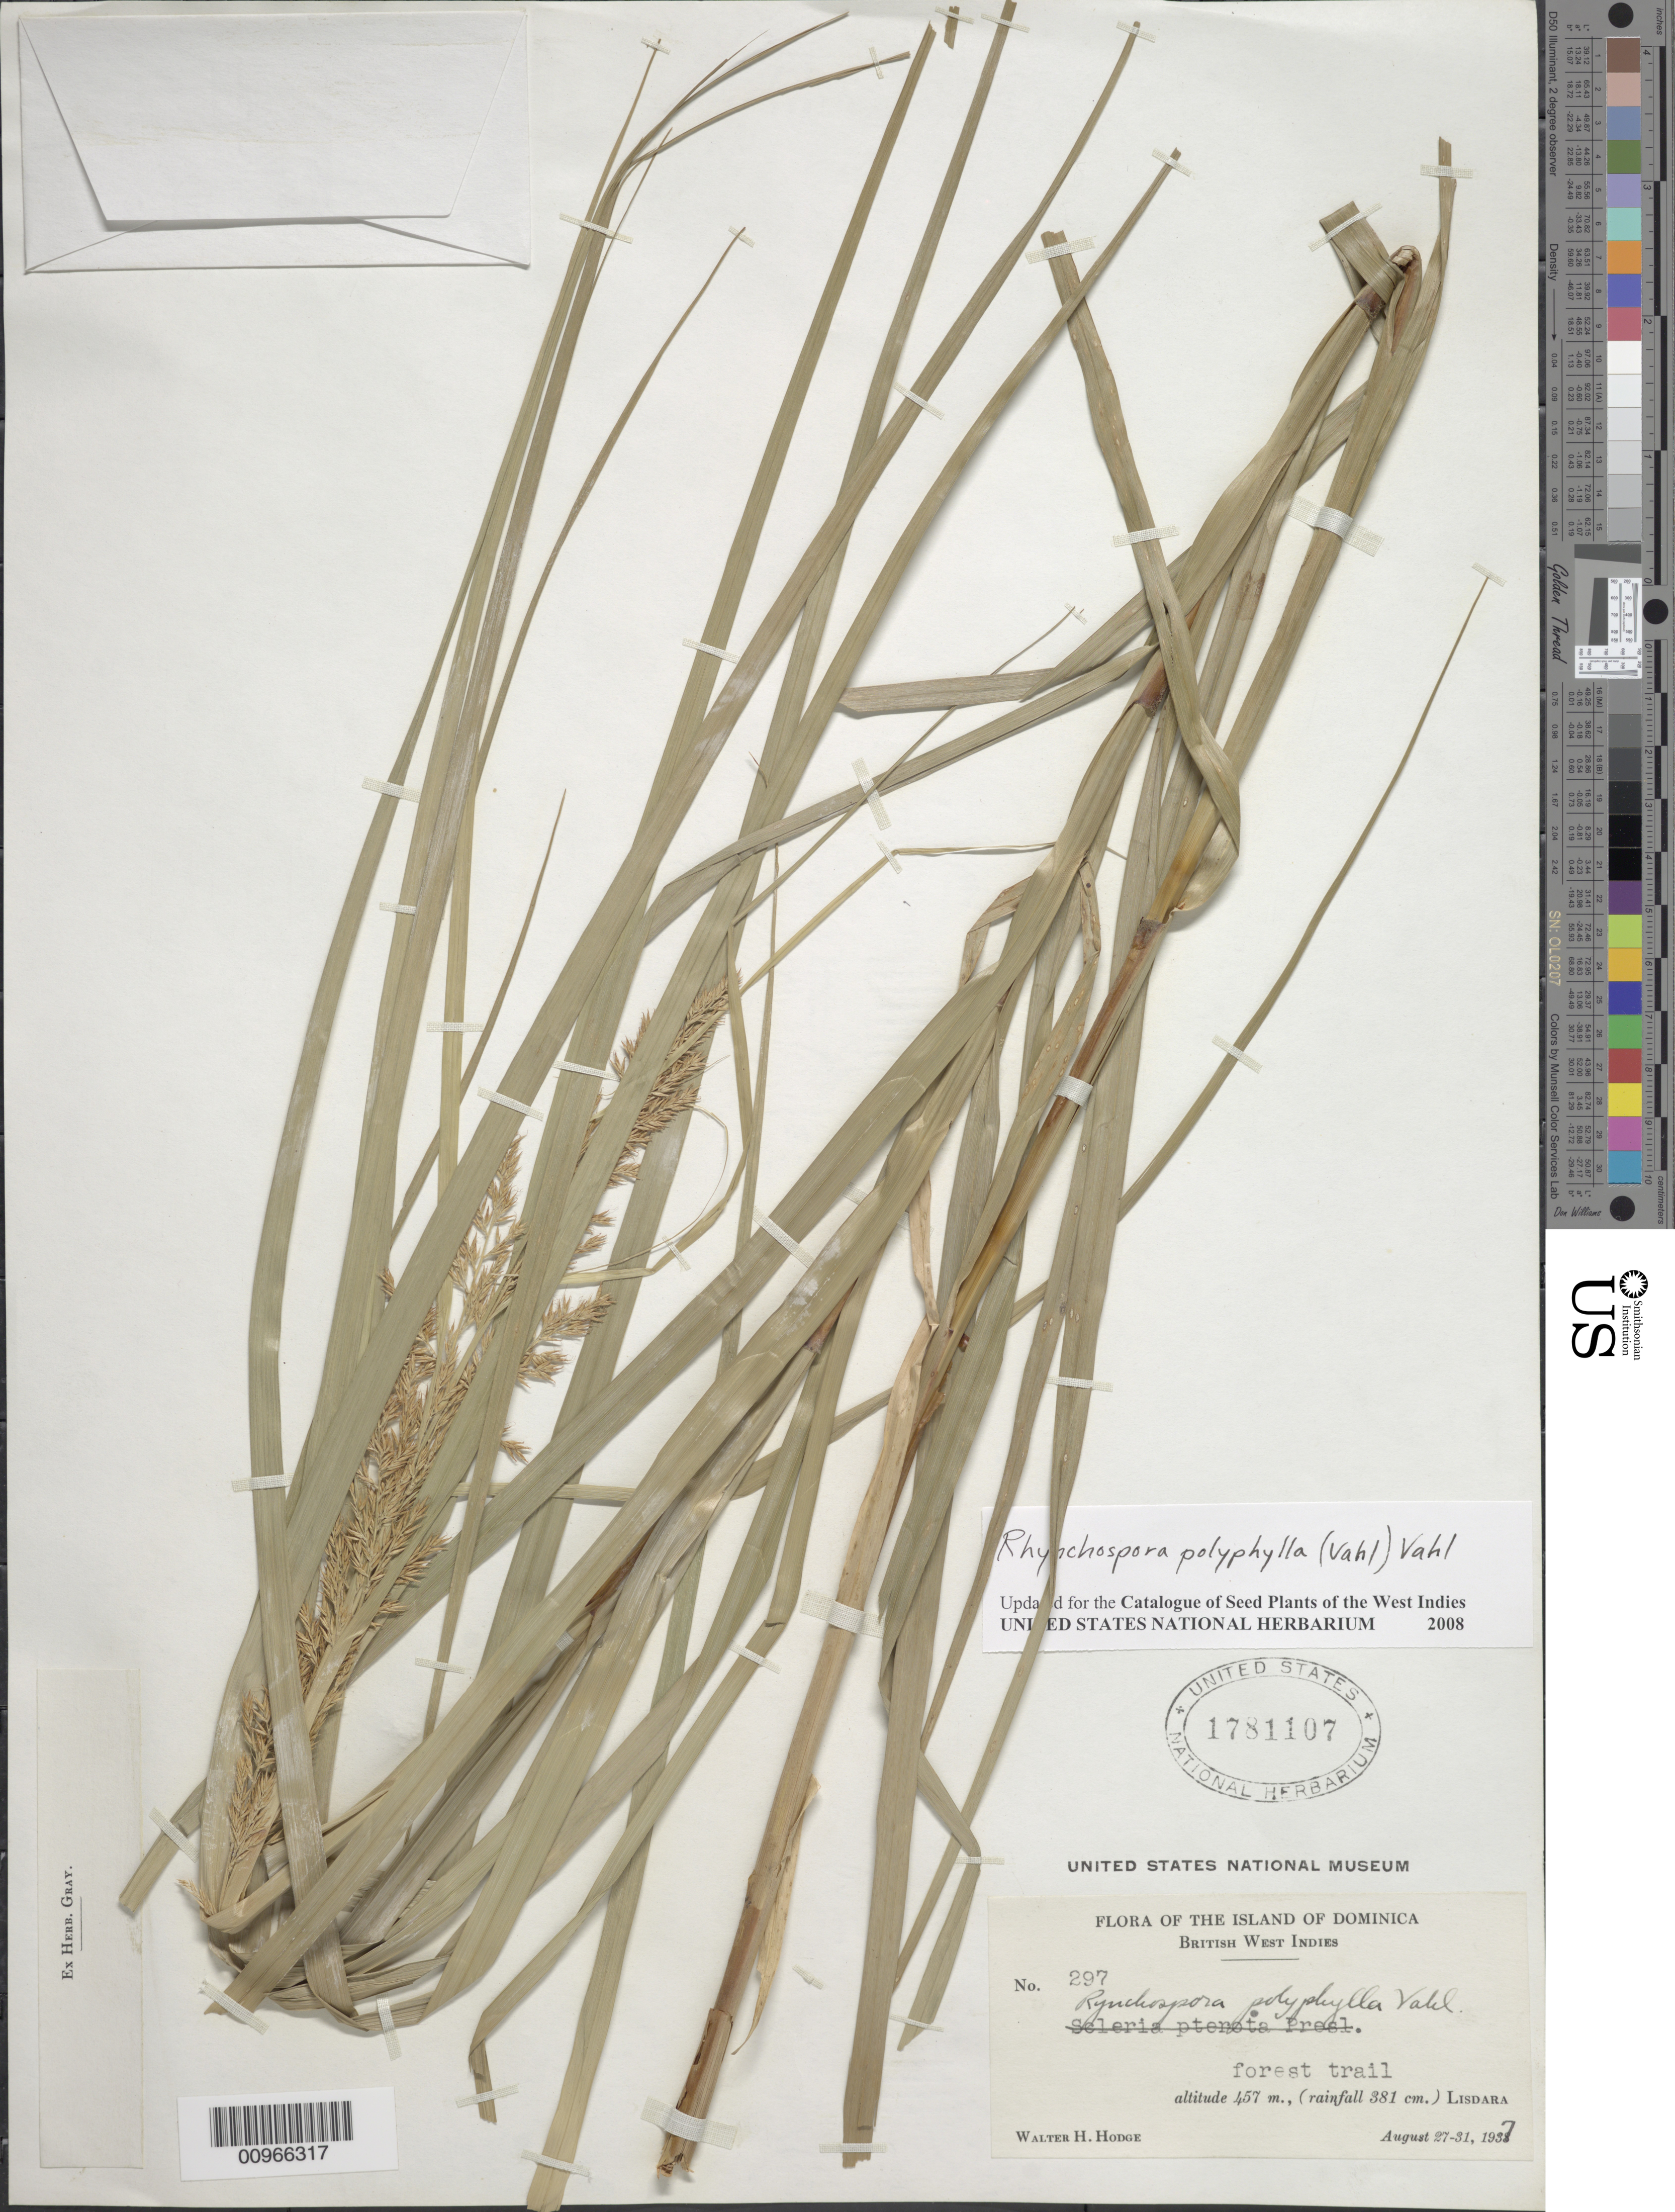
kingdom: Plantae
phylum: Tracheophyta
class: Liliopsida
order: Poales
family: Cyperaceae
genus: Rhynchospora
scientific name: Rhynchospora polyphylla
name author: (Vahl) Vahl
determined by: Strong, M. T., (US), Smithsonian Institution - National Museum of Natural History (UNITED STATES)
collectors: W. Hodge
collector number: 297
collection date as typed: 27 Aug 1937 to 31 Aug 1937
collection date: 1937-08-27/1937-08-31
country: Dominica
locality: Lisdara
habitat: Forest trail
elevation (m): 457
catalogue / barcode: US 1781107